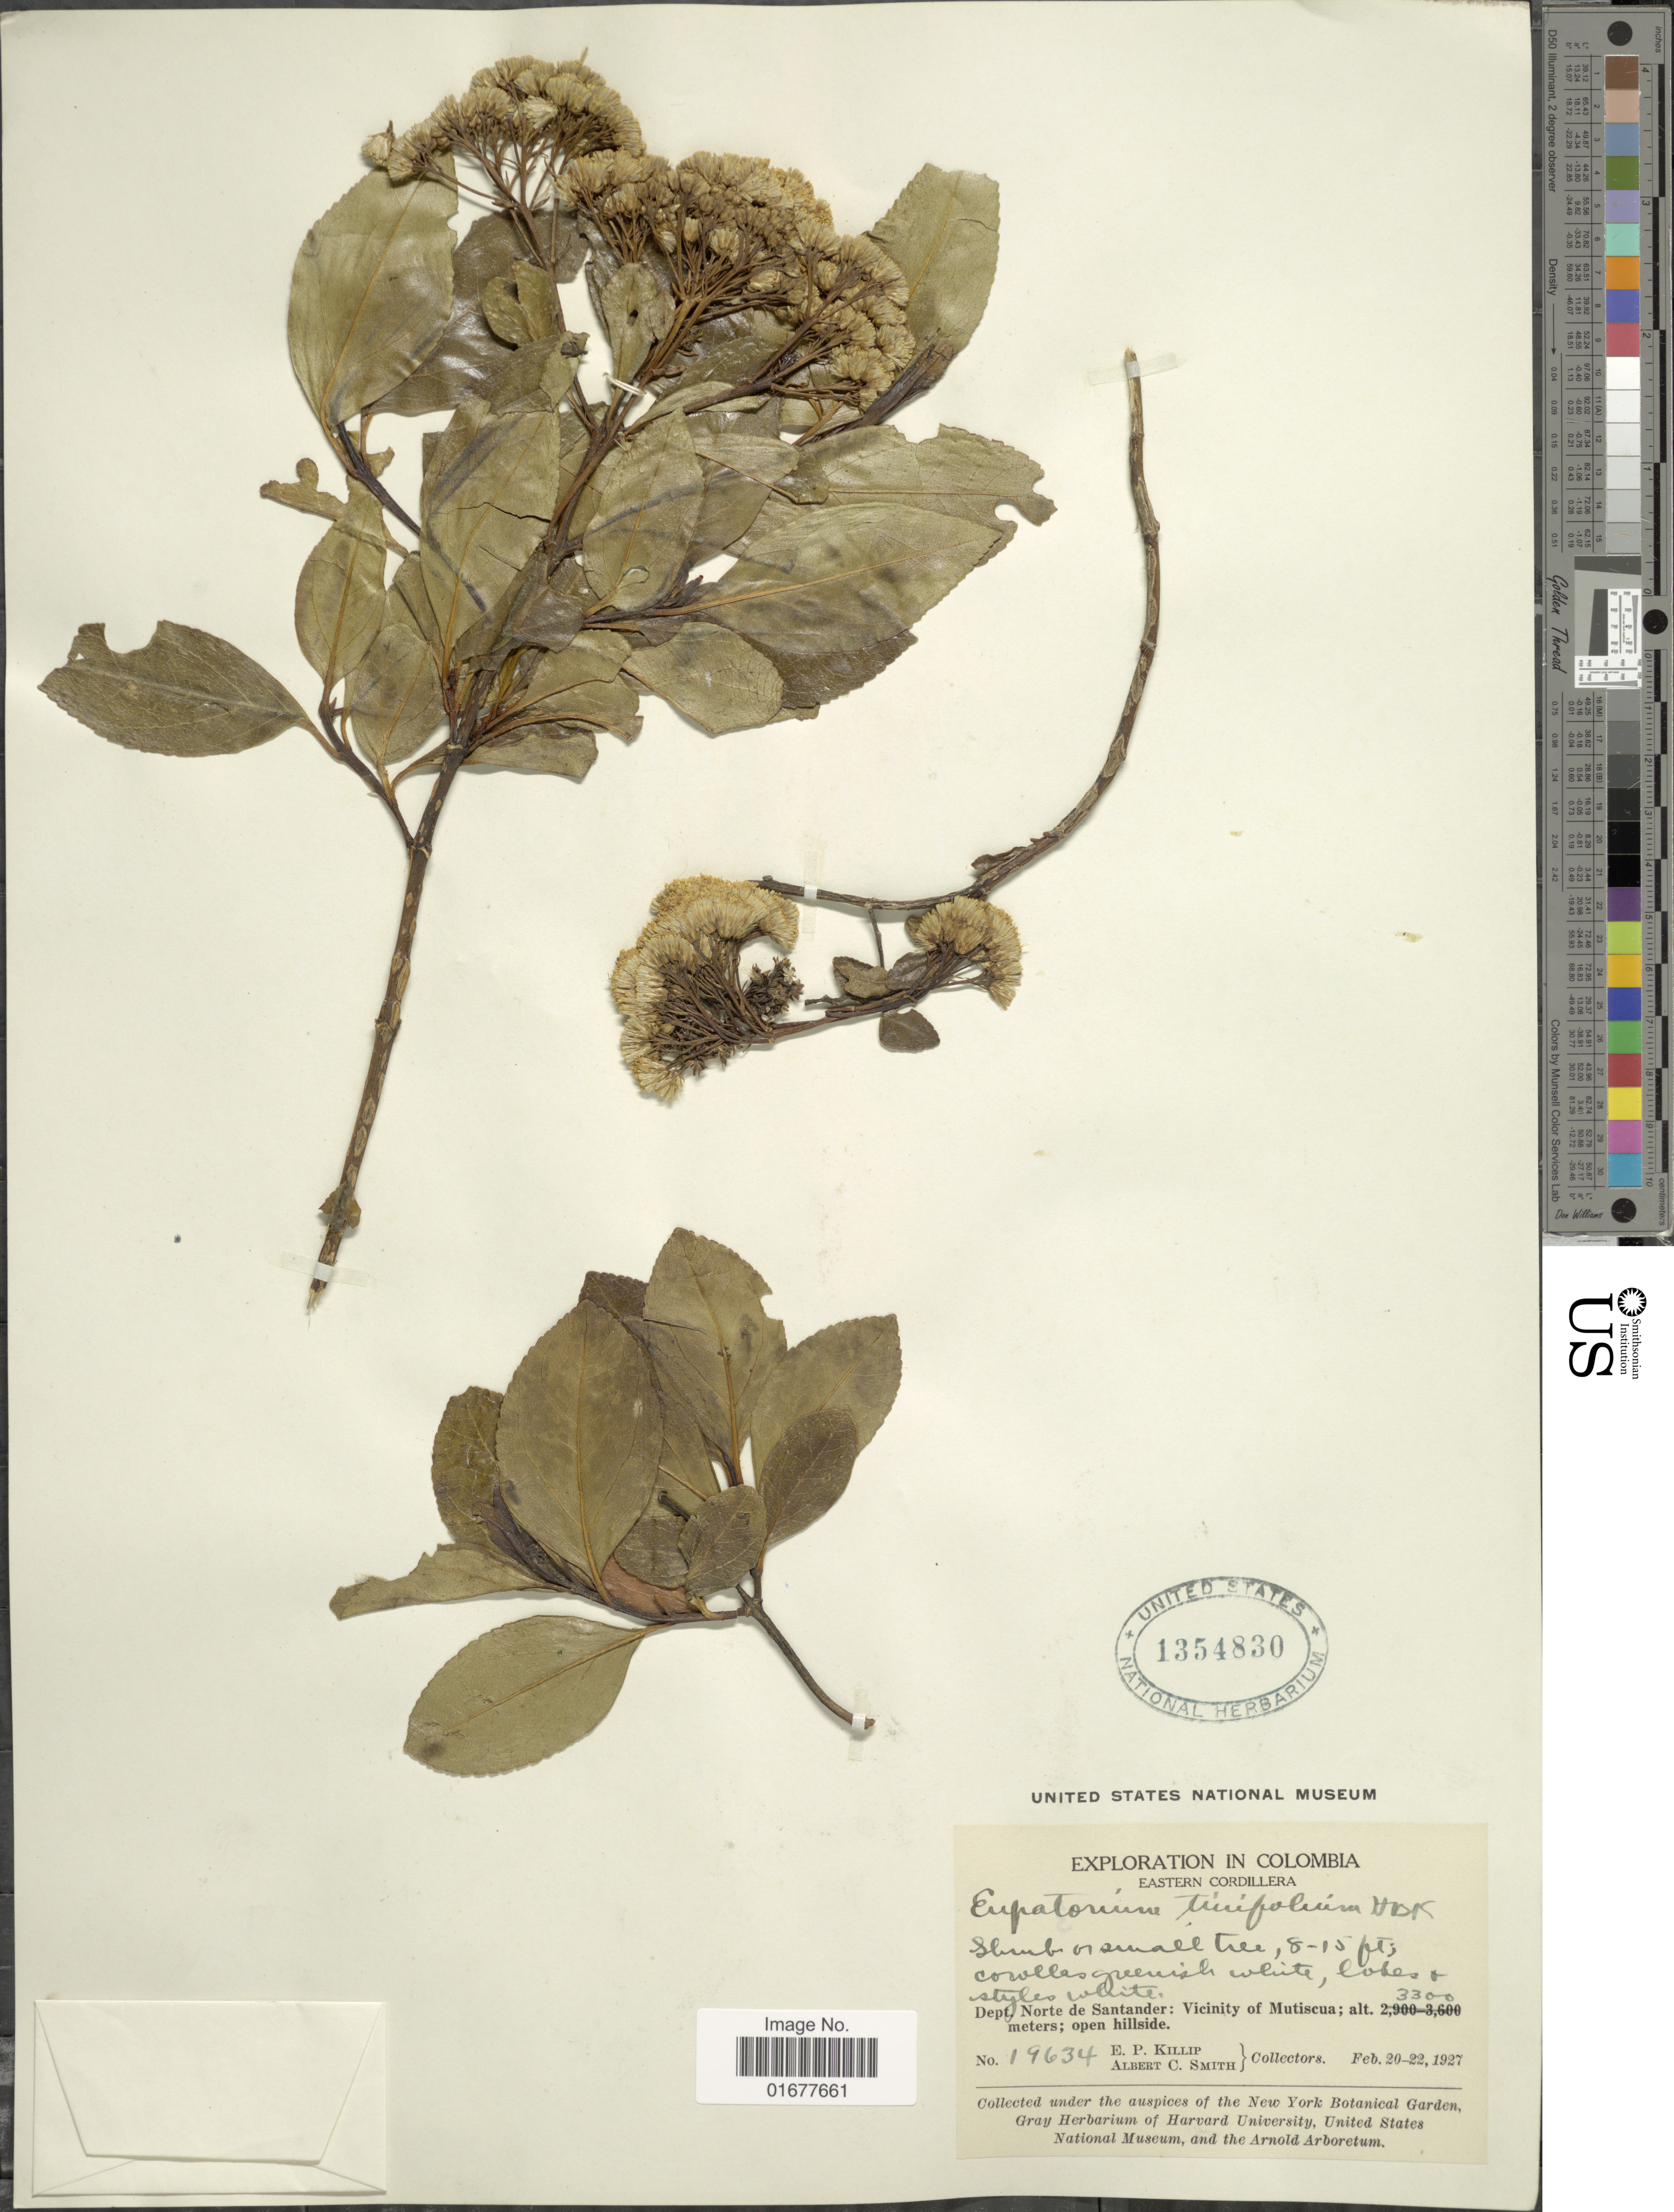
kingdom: Plantae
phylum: Tracheophyta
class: Magnoliopsida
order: Asterales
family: Asteraceae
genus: Ageratina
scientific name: Ageratina tinifolia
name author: (Kunth) R.M. King & H. Rob.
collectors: E. P. Killip & A. C. Smith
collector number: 19634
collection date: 1927-02-20/1927-02-22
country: Colombia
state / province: Norte de Santander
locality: Eastern Cordillera, Vicinity of Mutiscua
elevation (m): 3300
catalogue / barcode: US 1354830